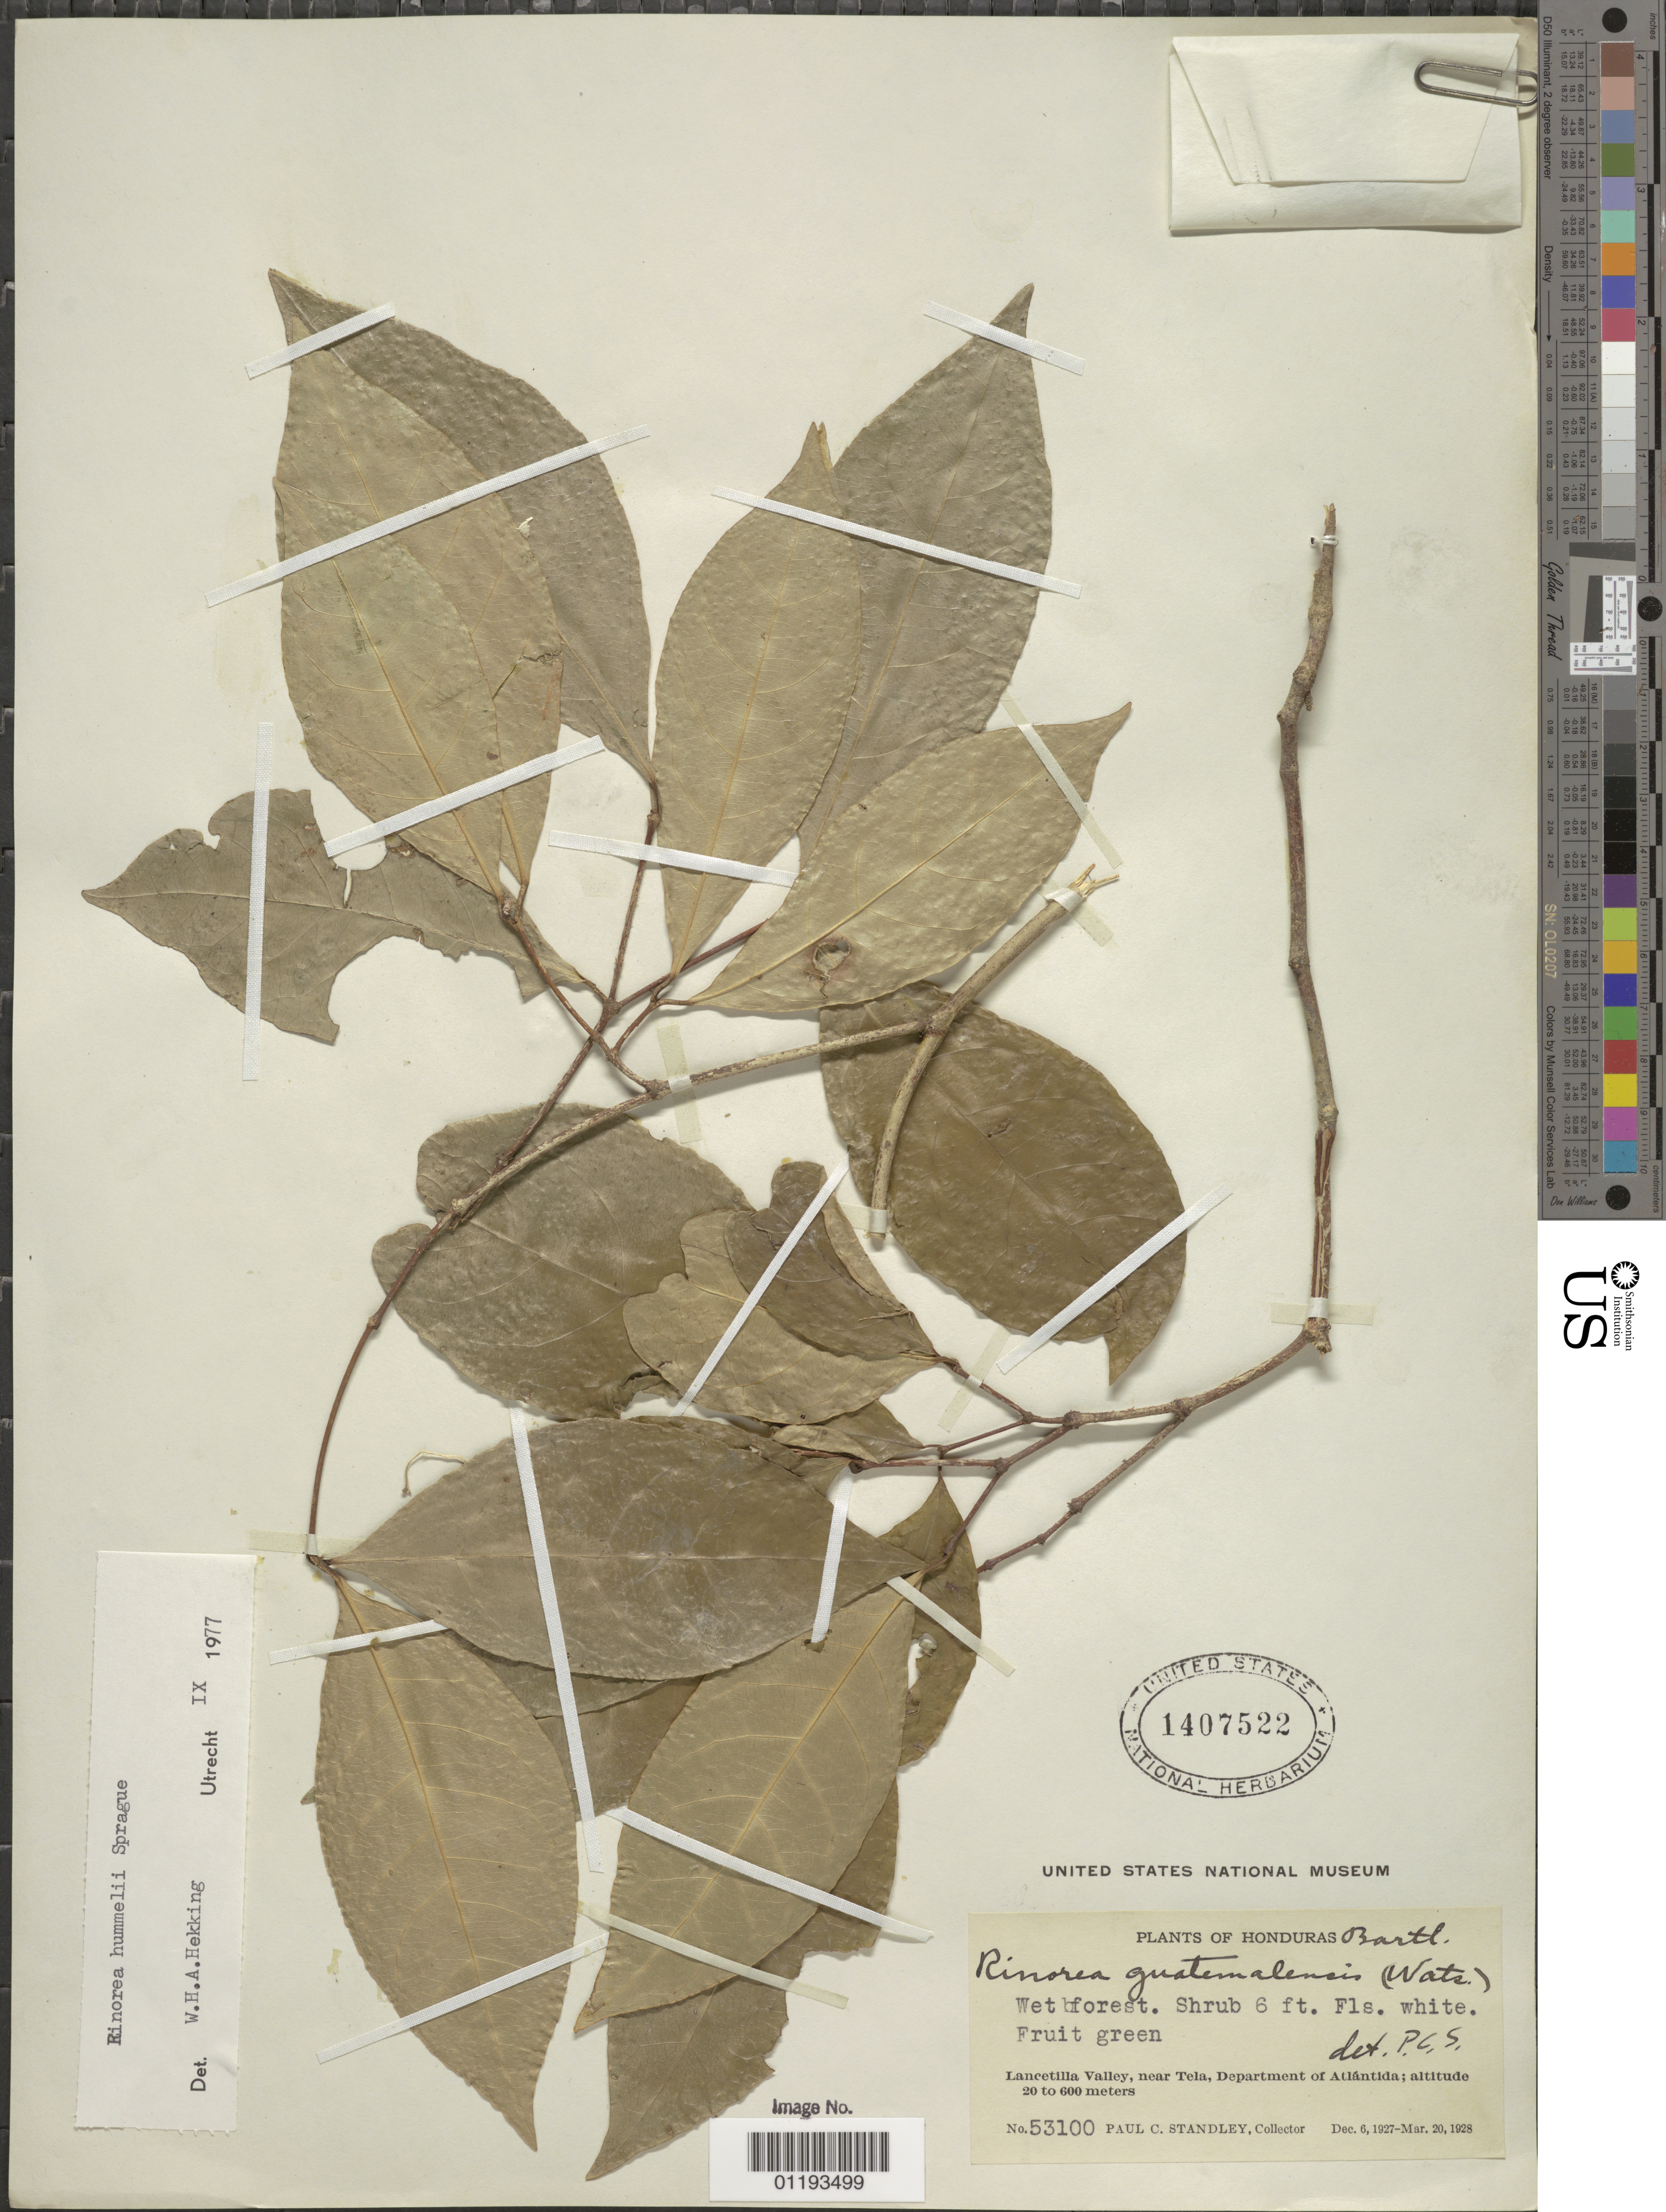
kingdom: Plantae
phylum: Tracheophyta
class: Magnoliopsida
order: Malpighiales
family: Violaceae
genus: Rinorea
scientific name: Rinorea hummelii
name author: Sprague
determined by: Hekking, W. H. A.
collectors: P. C. Standley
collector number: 53100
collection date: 1927-12-07/1928-03-20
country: Honduras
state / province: Atlántida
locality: Lancetilla Valley, near Tela, Department of Atlantida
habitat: Wet forest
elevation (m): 20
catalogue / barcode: US 1407522